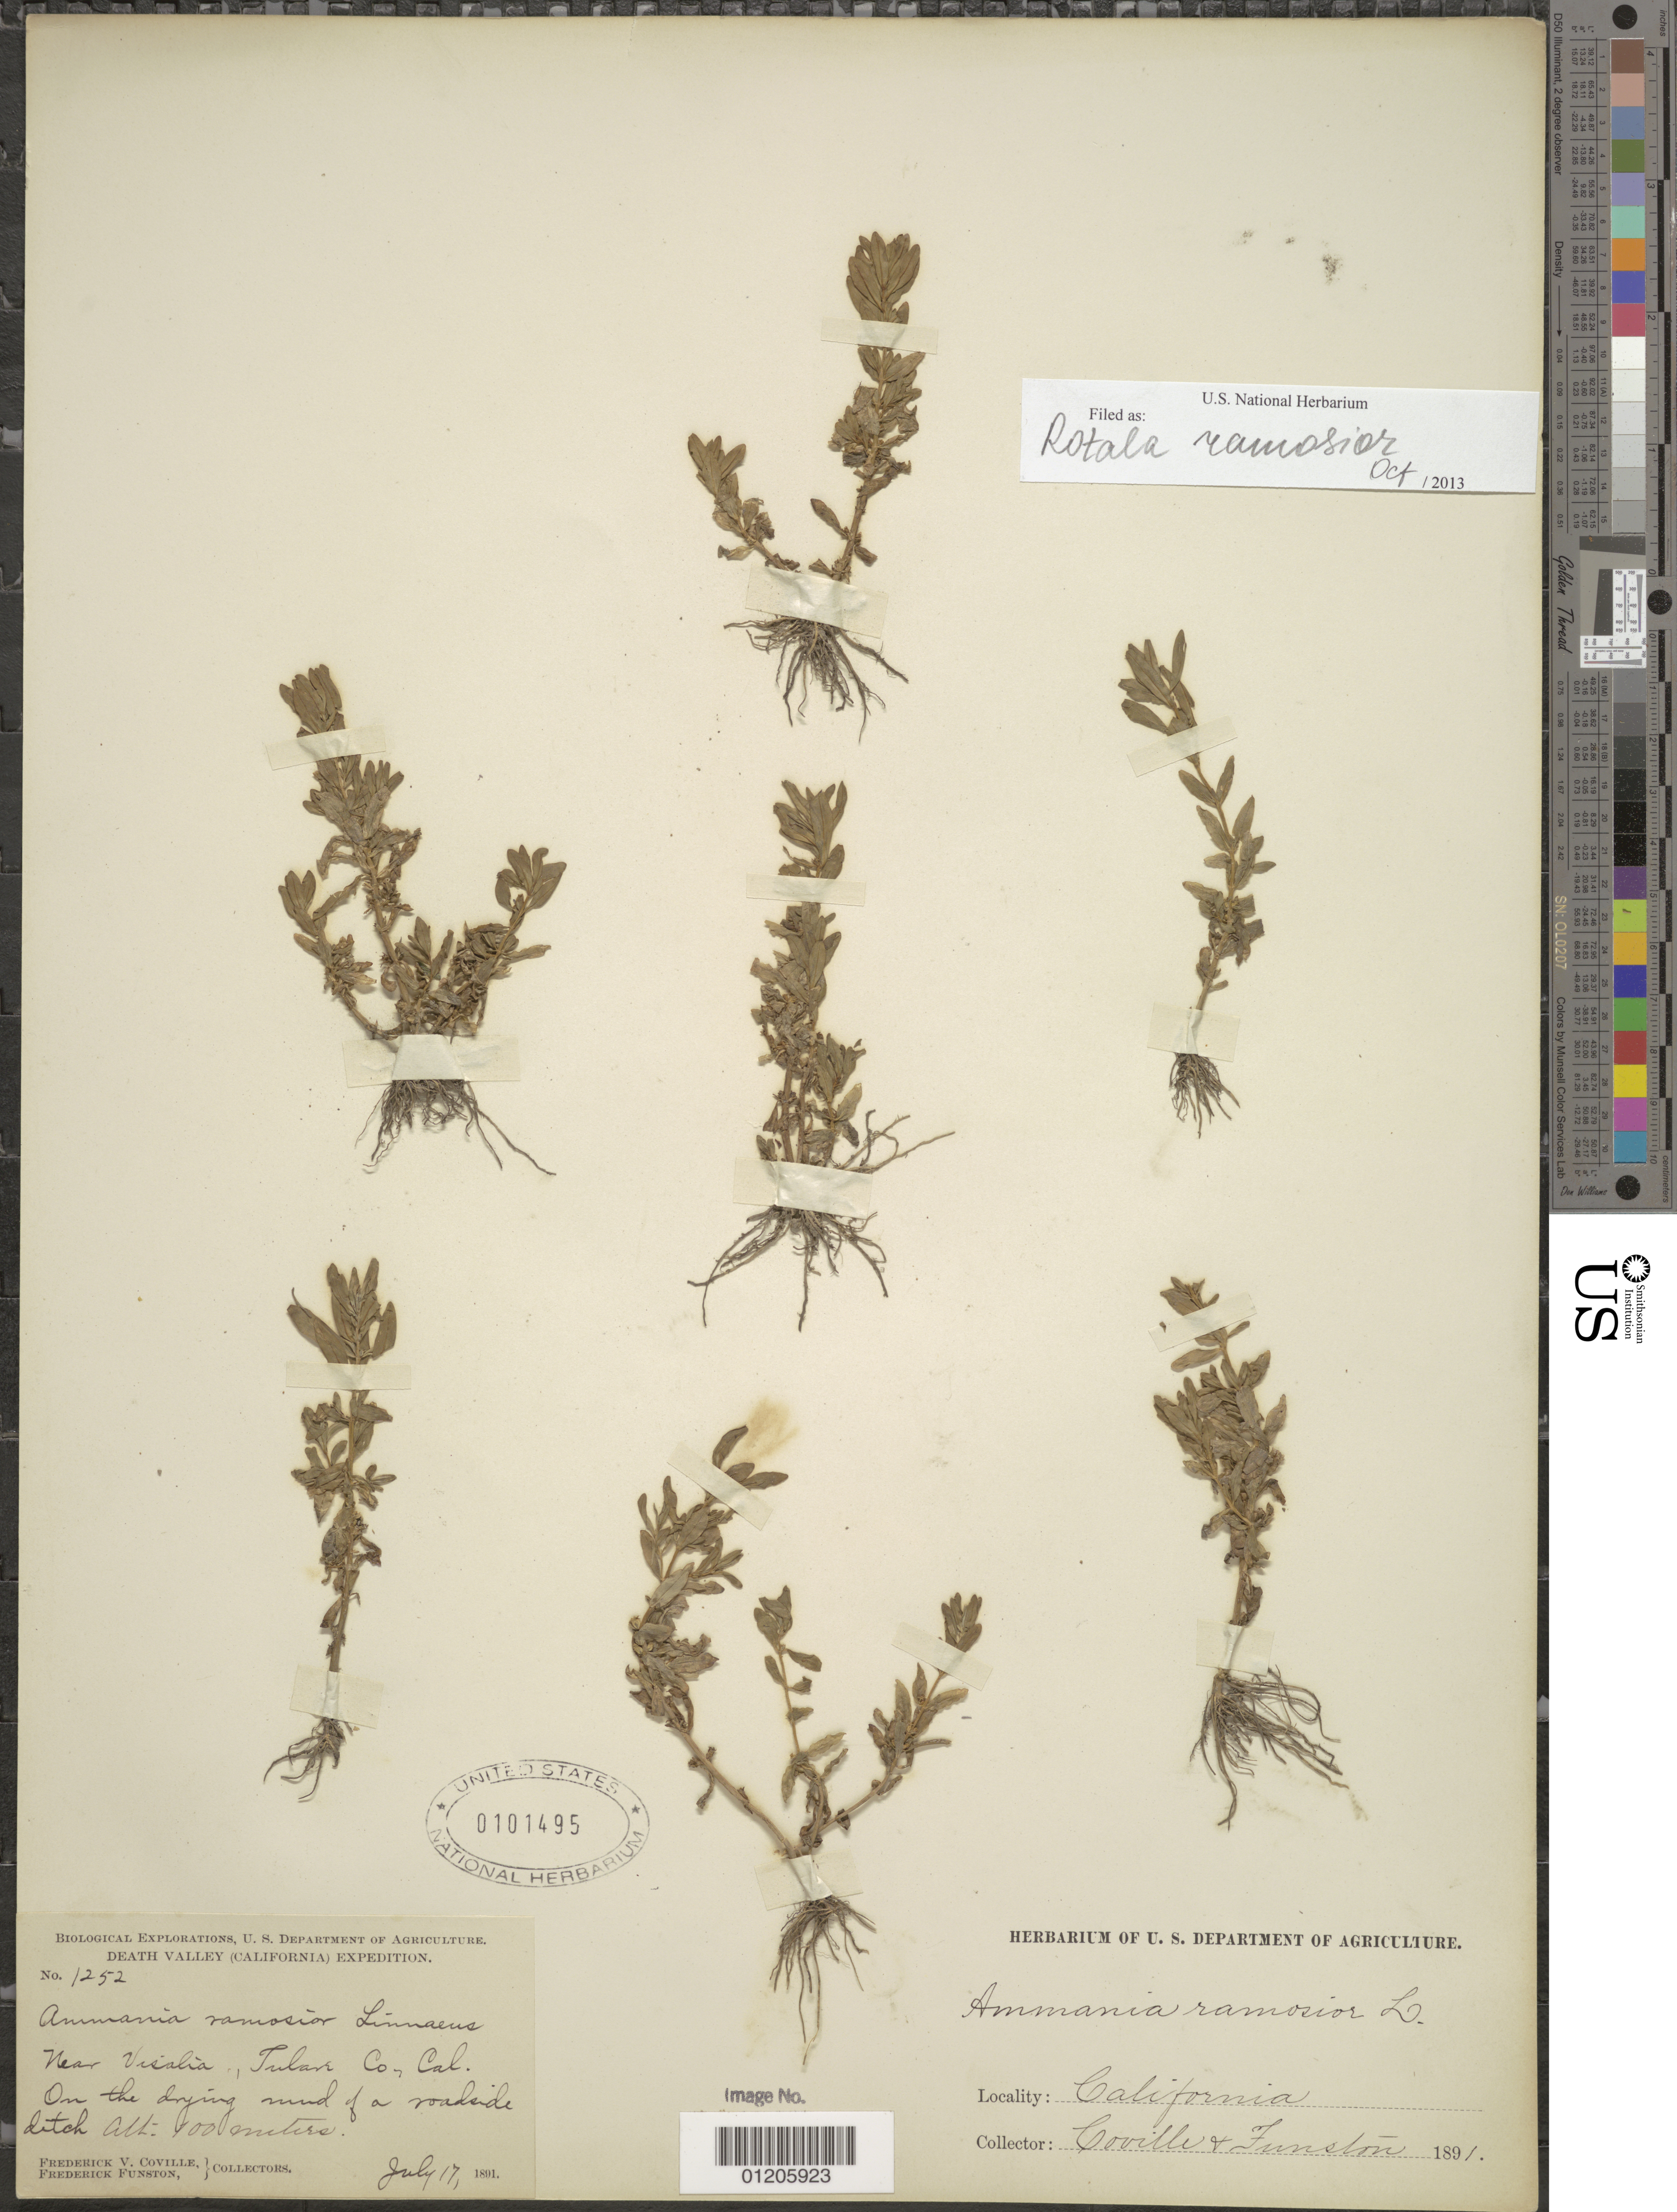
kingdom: Plantae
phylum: Tracheophyta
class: Magnoliopsida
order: Myrtales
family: Lythraceae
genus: Rotala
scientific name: Rotala ramosior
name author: (L.) Koehne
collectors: F. V. Coville & F. Funston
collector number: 1252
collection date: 1891-07-17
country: United States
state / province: California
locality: near Visalia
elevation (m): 100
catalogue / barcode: US 101495